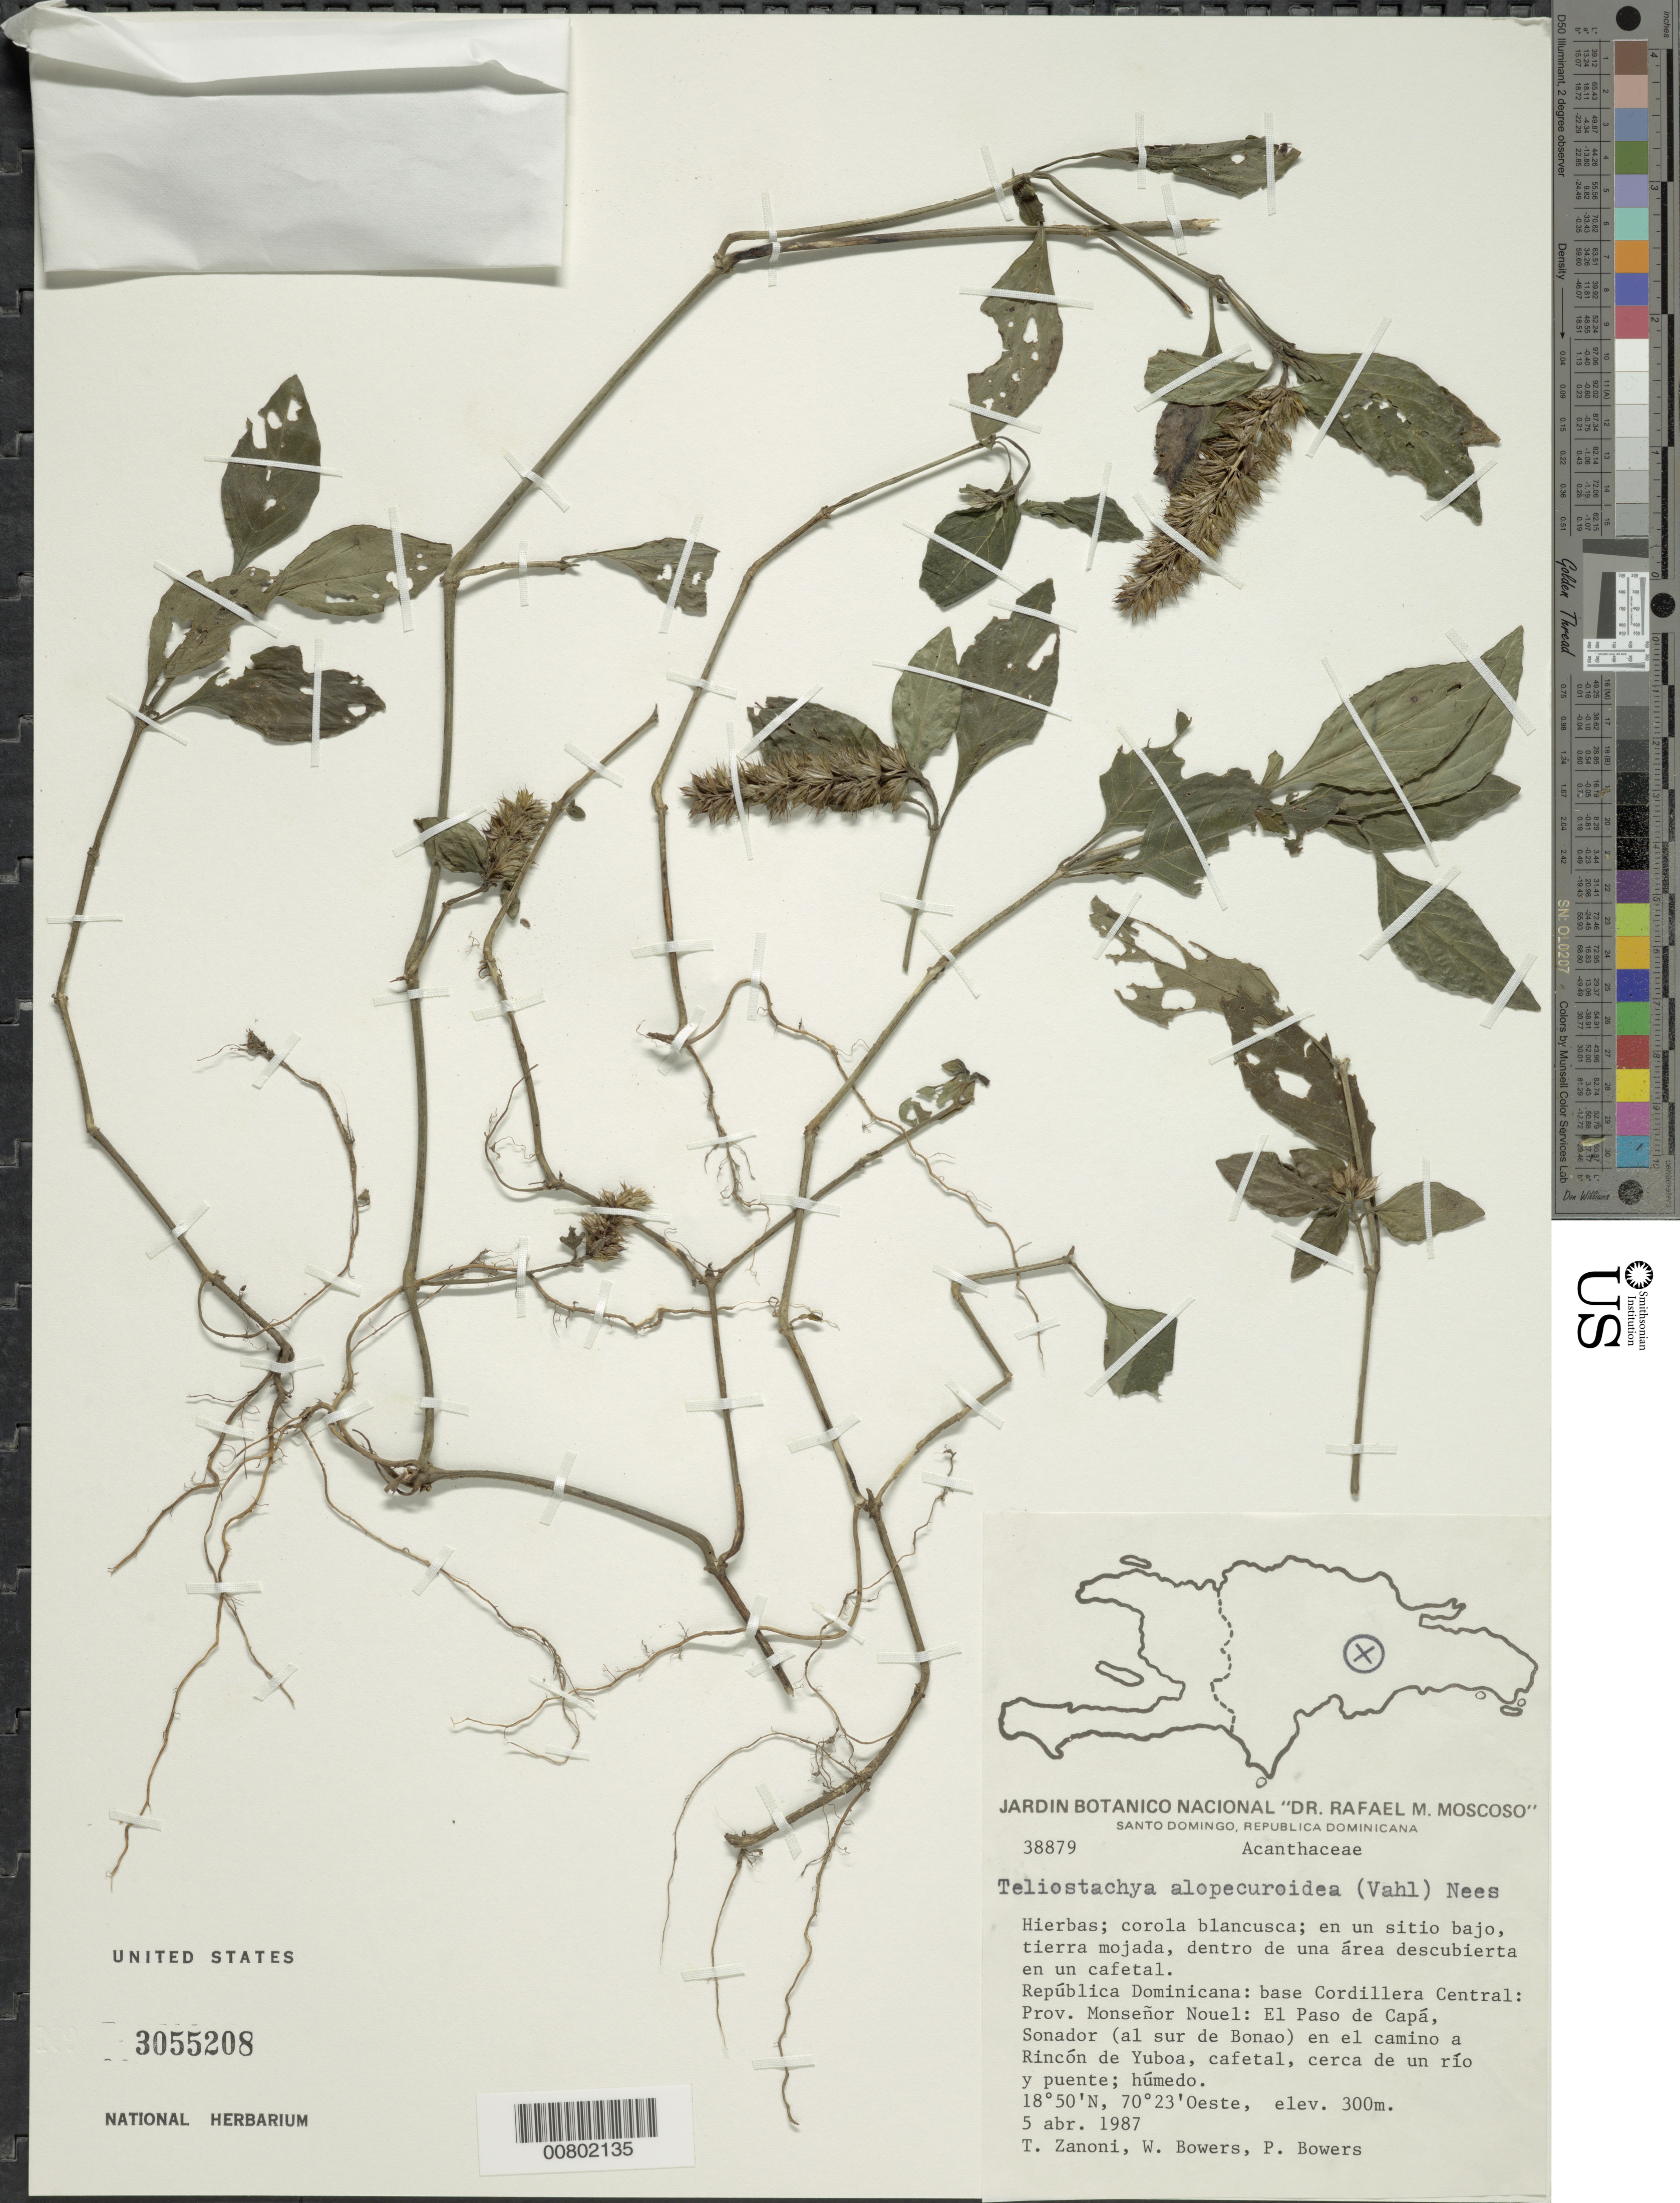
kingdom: Plantae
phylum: Tracheophyta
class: Magnoliopsida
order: Lamiales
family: Acanthaceae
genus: Teliostachya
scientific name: Teliostachya alopecuroidea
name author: (Vahl) Nees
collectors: T. A. Zanoni, W. Bowers & P. Bowers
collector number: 38879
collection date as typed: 05 Apr 1987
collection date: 1987-04-05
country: Dominican Republic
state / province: Monseñor Nouel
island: Hispaniola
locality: Base Cordillera Central; El Paso de Capá, Sonador (al sur de Bonao) en el camino a Rincón de Yuboa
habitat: En unsitio bajo, tierra mojada, dentro de un área descubierta en un cafetal, cerca de un río y puente; hómedo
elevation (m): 300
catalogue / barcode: US 3055208